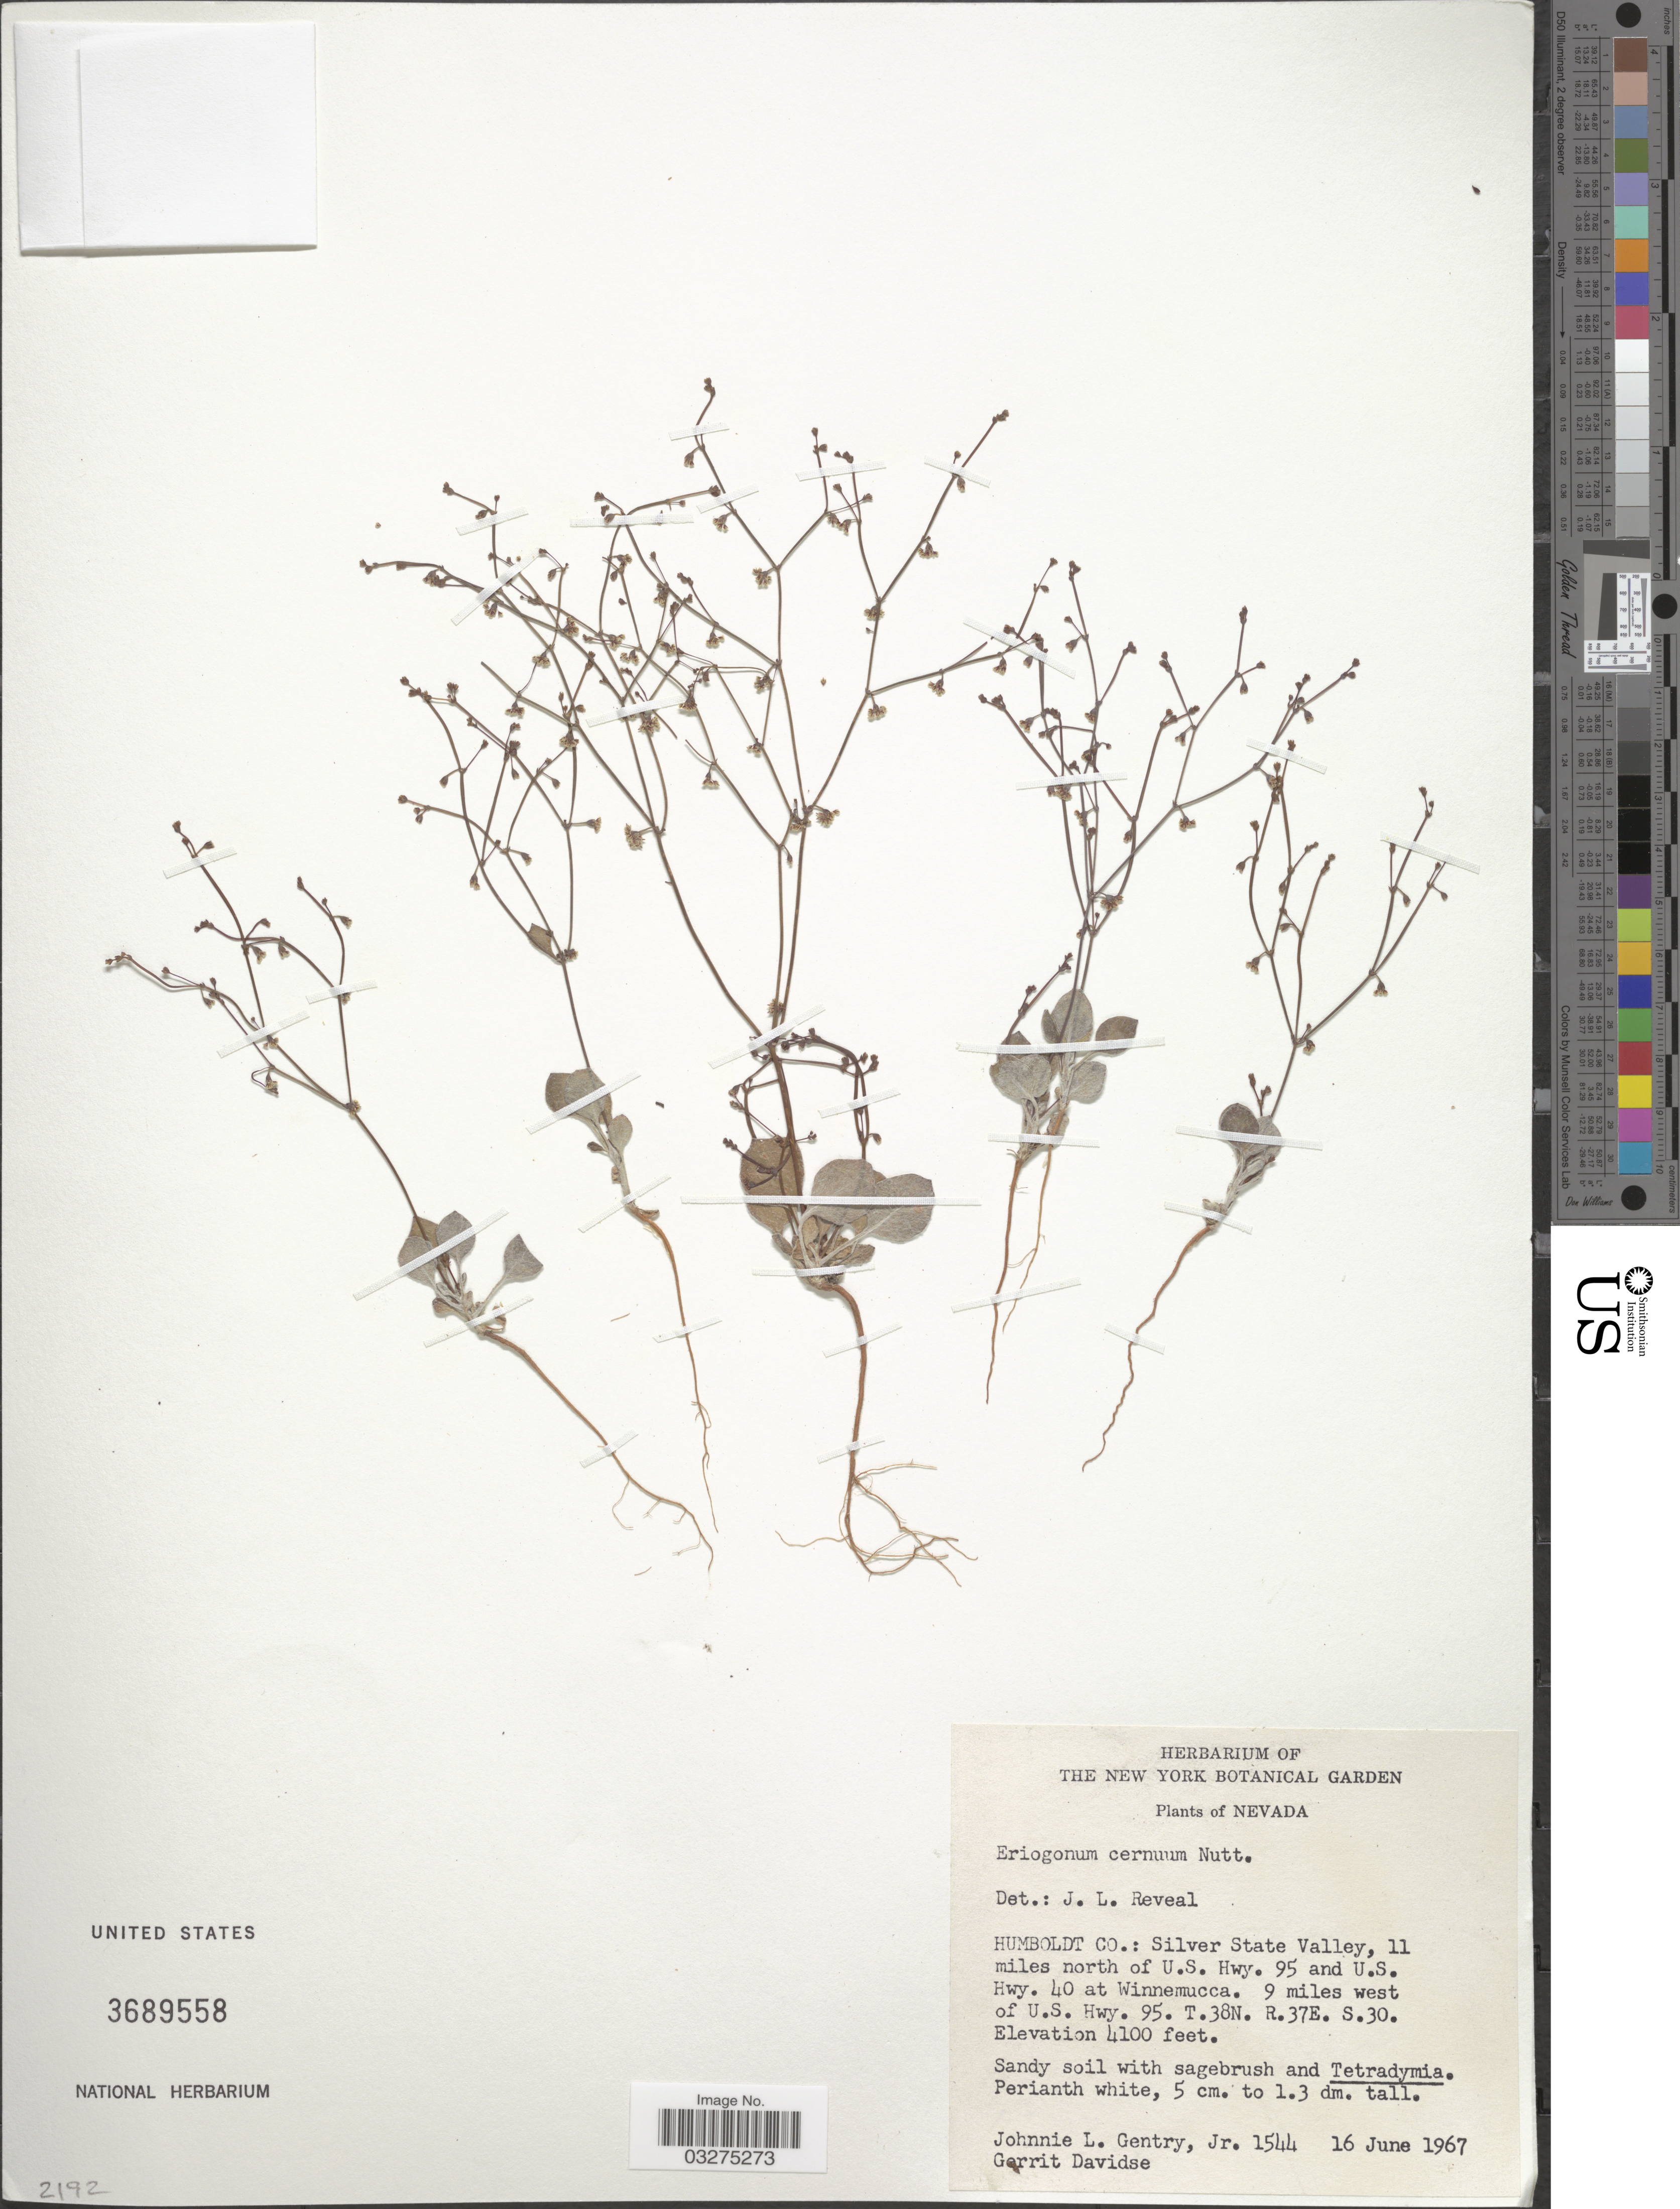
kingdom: Plantae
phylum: Tracheophyta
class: Magnoliopsida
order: Caryophyllales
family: Polygonaceae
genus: Eriogonum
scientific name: Eriogonum cernuum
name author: Nutt.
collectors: J. L. Gentry & G. Davidse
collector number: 1544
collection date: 1967-06-16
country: United States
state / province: Nevada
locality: Humboldt Co.: Silver State Valley, 11 miles north of U.S. Hwy. 95 and U.S. Hwy. 40 at Winnemucca. 9 miles west of U.S. Hwy. 95. T. 38N. R. 37E. S.30.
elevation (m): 1250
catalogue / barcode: US 3689558